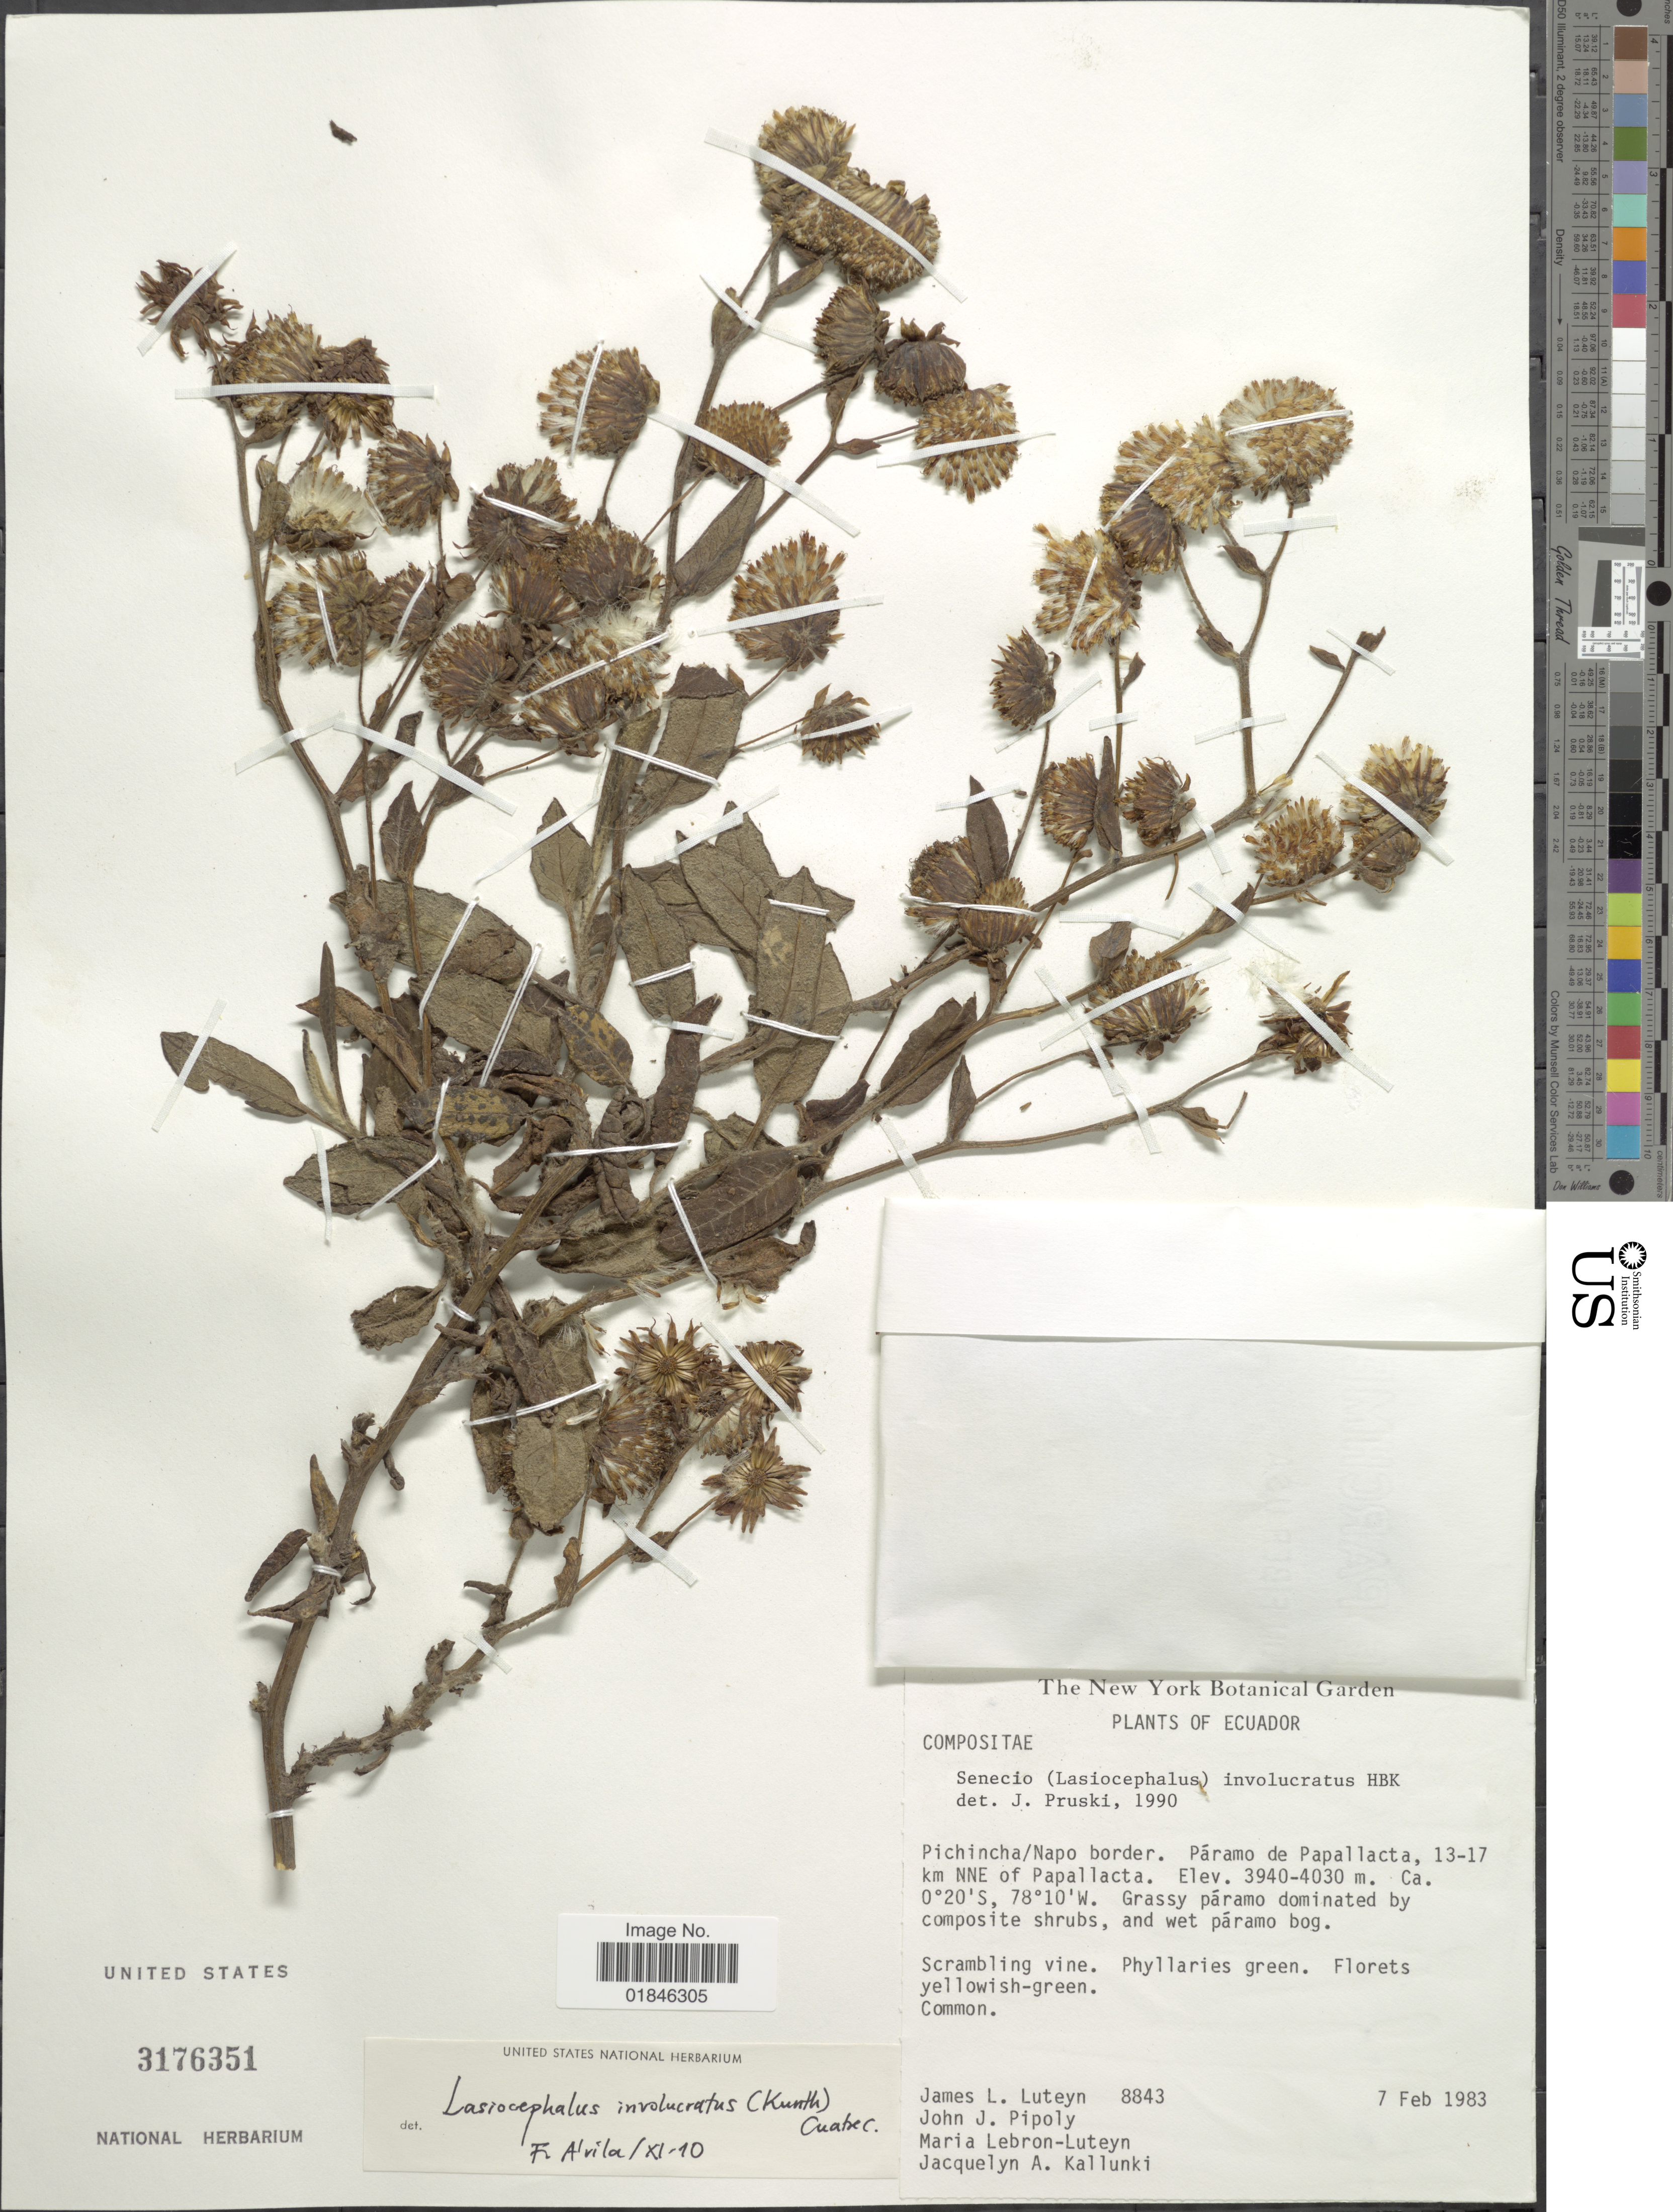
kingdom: Plantae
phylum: Tracheophyta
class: Magnoliopsida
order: Asterales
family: Asteraceae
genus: Senecio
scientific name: Senecio involucratus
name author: (Kunth) DC.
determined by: Salomon, Luciana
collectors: J. L. Luteyn, J. J. Pipoly, M. L. Lebrón-Luteyn & J. Kallunki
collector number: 88436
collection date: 1983-02-07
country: Ecuador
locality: Pichincha/Napo border. Páramo de Papallacta, 13-17 km NNE of Papallacta.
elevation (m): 3940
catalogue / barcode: US 3176351